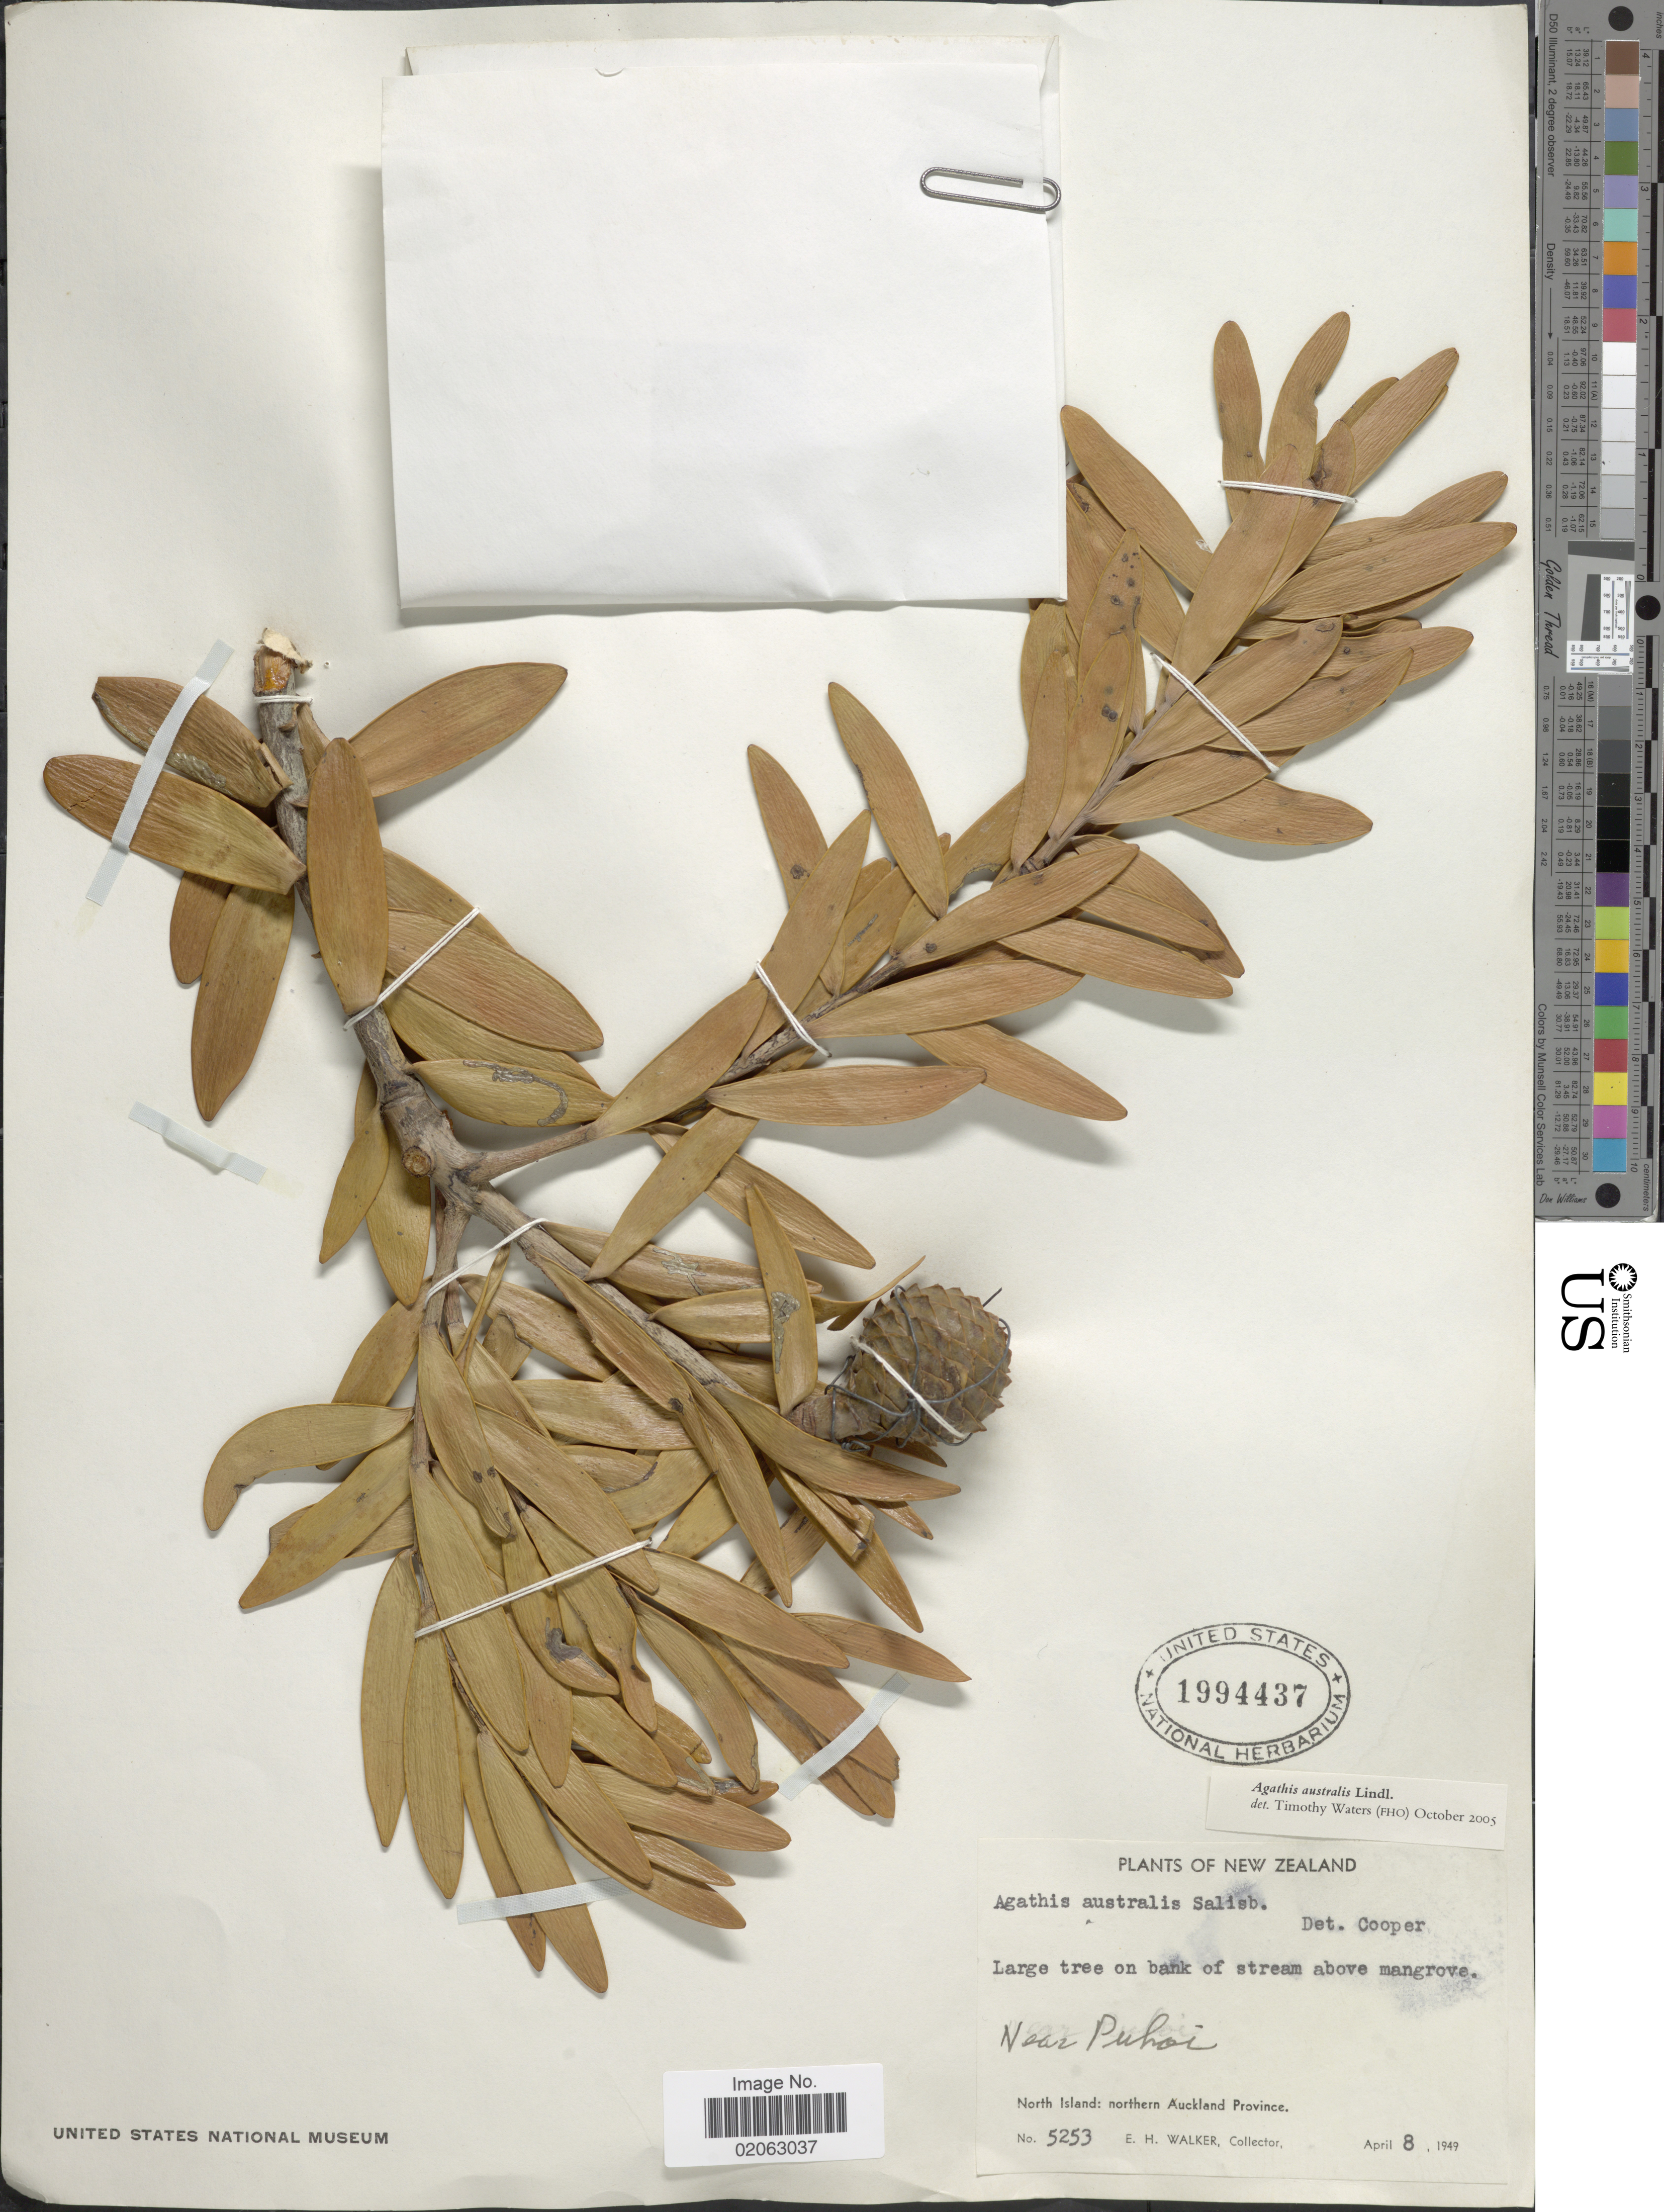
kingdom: Plantae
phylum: Tracheophyta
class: Pinopsida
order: Pinales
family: Araucariaceae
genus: Agathis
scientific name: Agathis australis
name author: (D. Don) Lindl.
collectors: E. H. Walker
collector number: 5253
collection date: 1949-04-08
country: New Zealand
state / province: Auckland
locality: North Island: northern Auckland Province. Large tree on bank of stream above mangrove. Near Puhoi.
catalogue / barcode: US 1994437